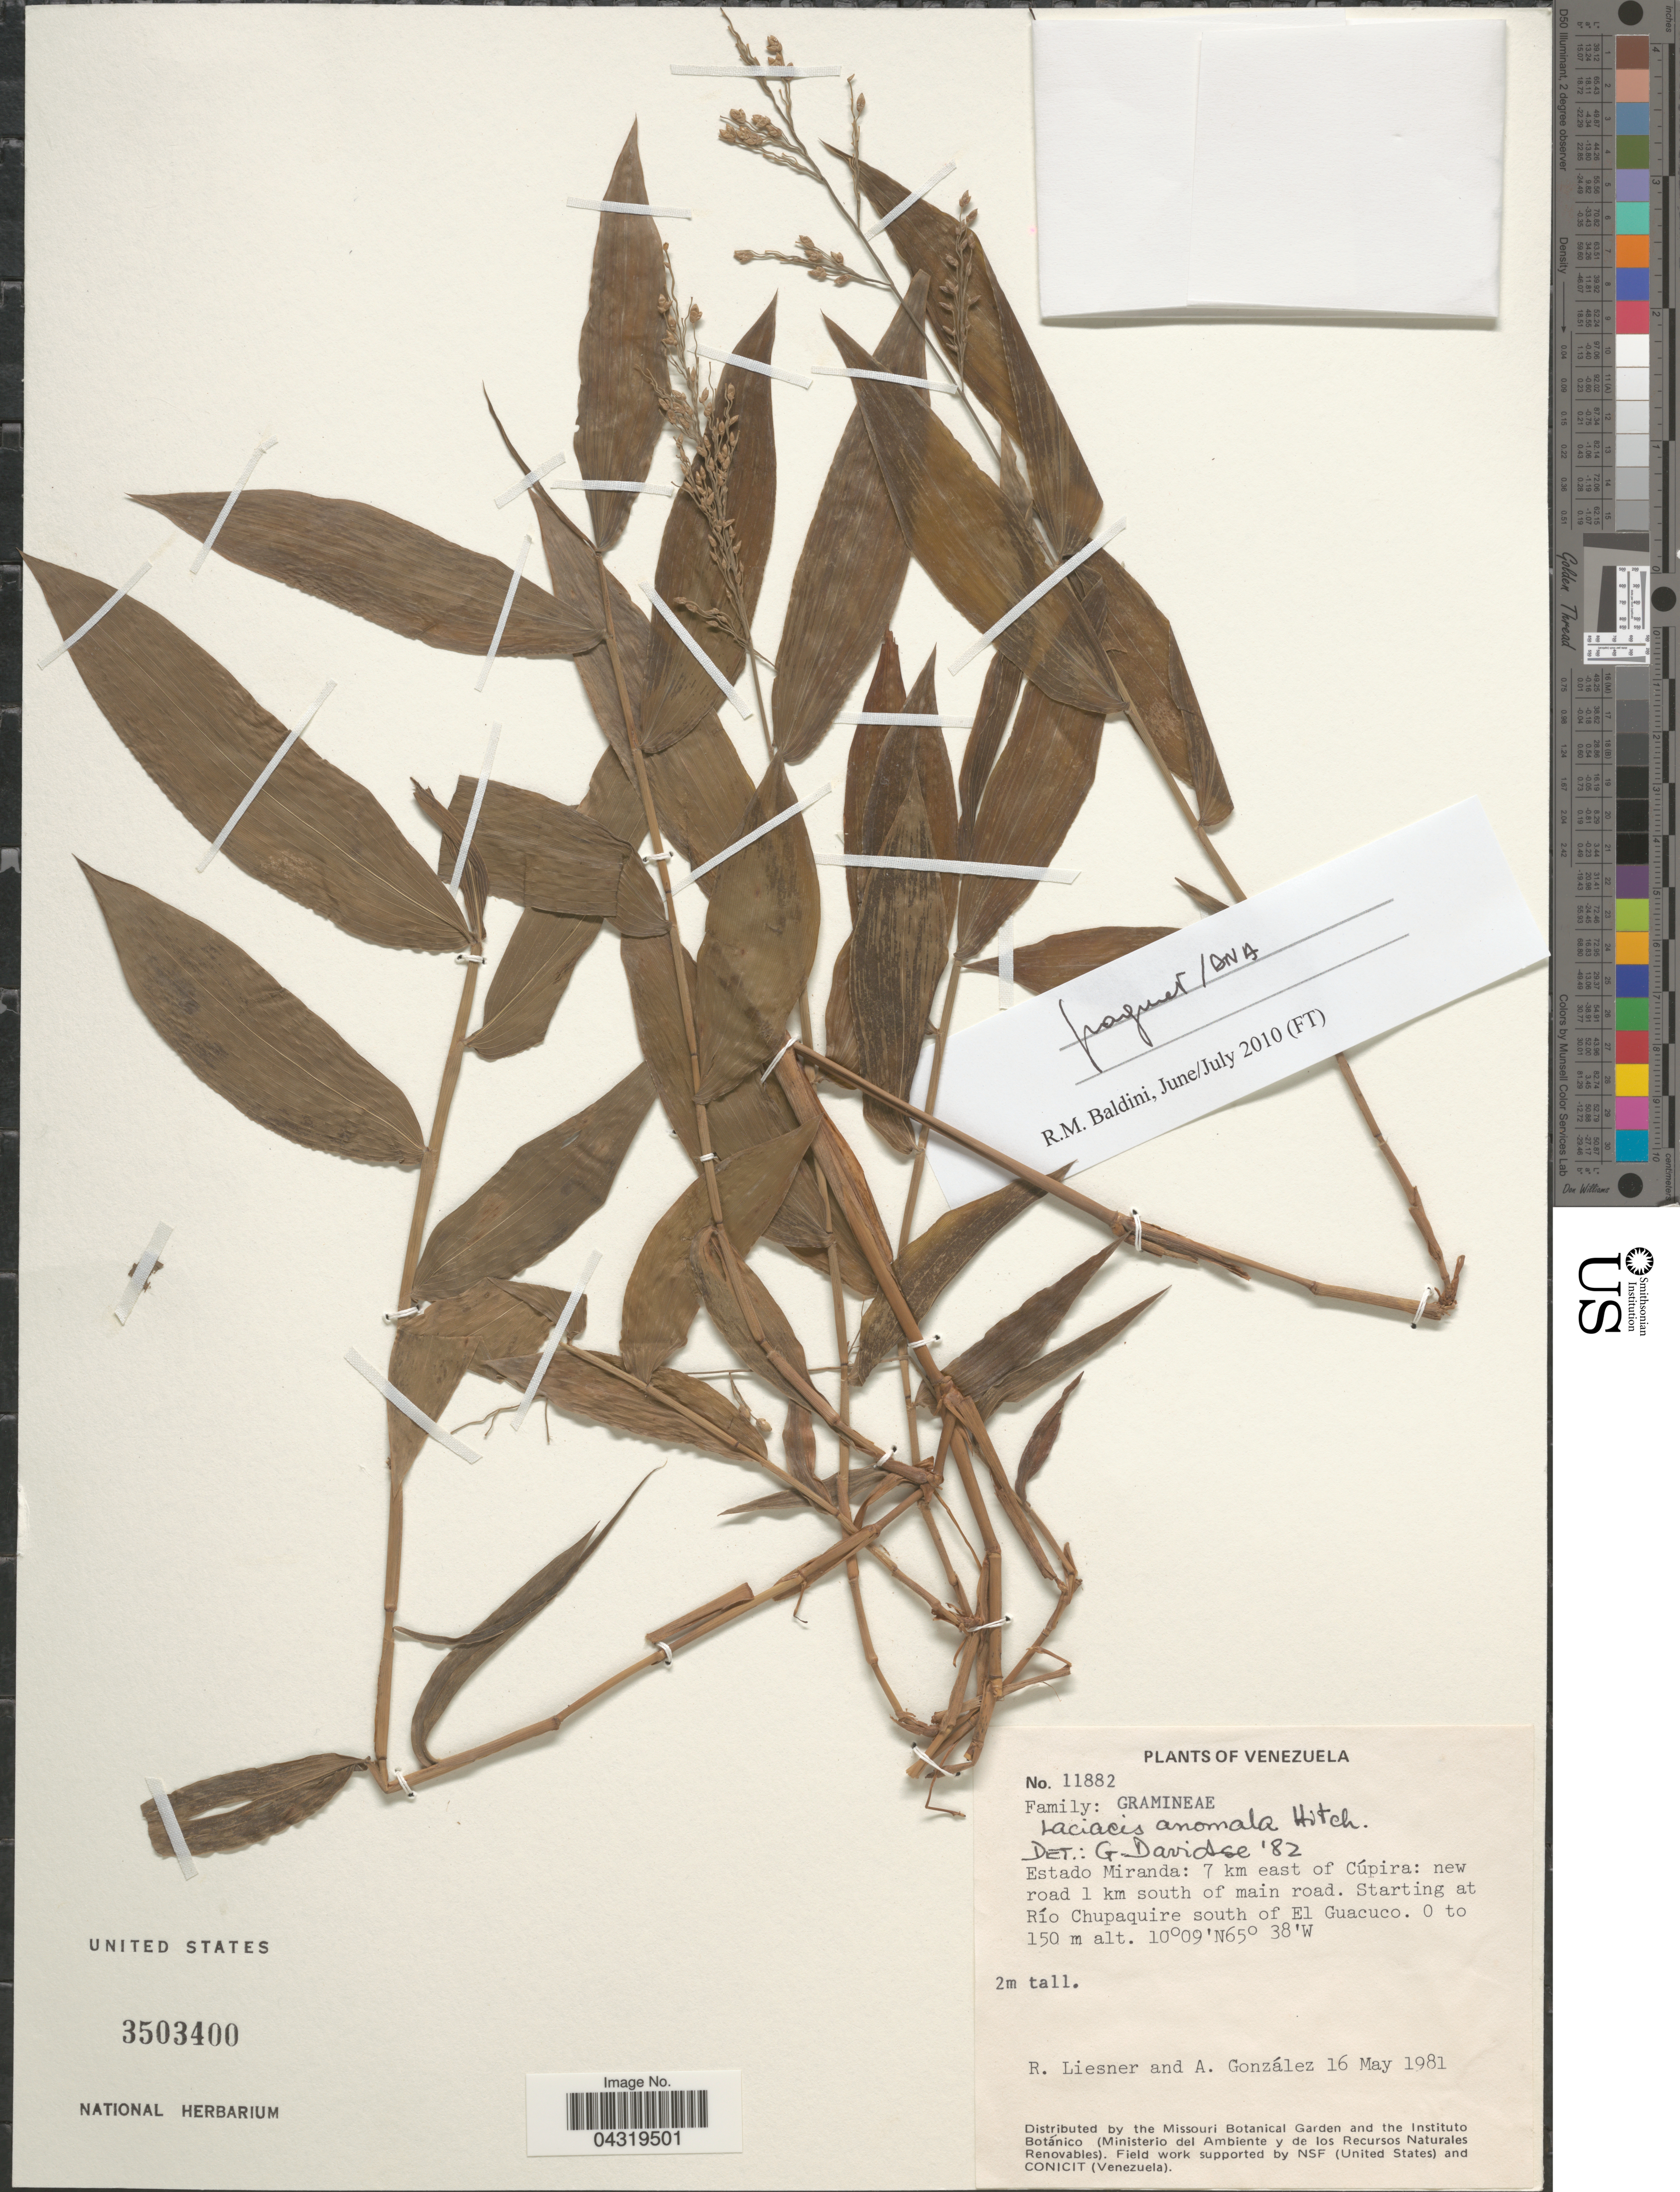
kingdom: Plantae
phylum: Tracheophyta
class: Liliopsida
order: Poales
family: Poaceae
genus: Lasiacis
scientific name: Lasiacis anomala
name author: Hitchc.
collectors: R. L. Liesner & A. C. González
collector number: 11882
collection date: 1981-05-16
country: Venezuela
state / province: Miranda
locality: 7 km east of Cúpira: new road 1 km south of main road. Starting at Río Chupaquire south of El Guacuro.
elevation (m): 0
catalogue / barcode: US 3503400